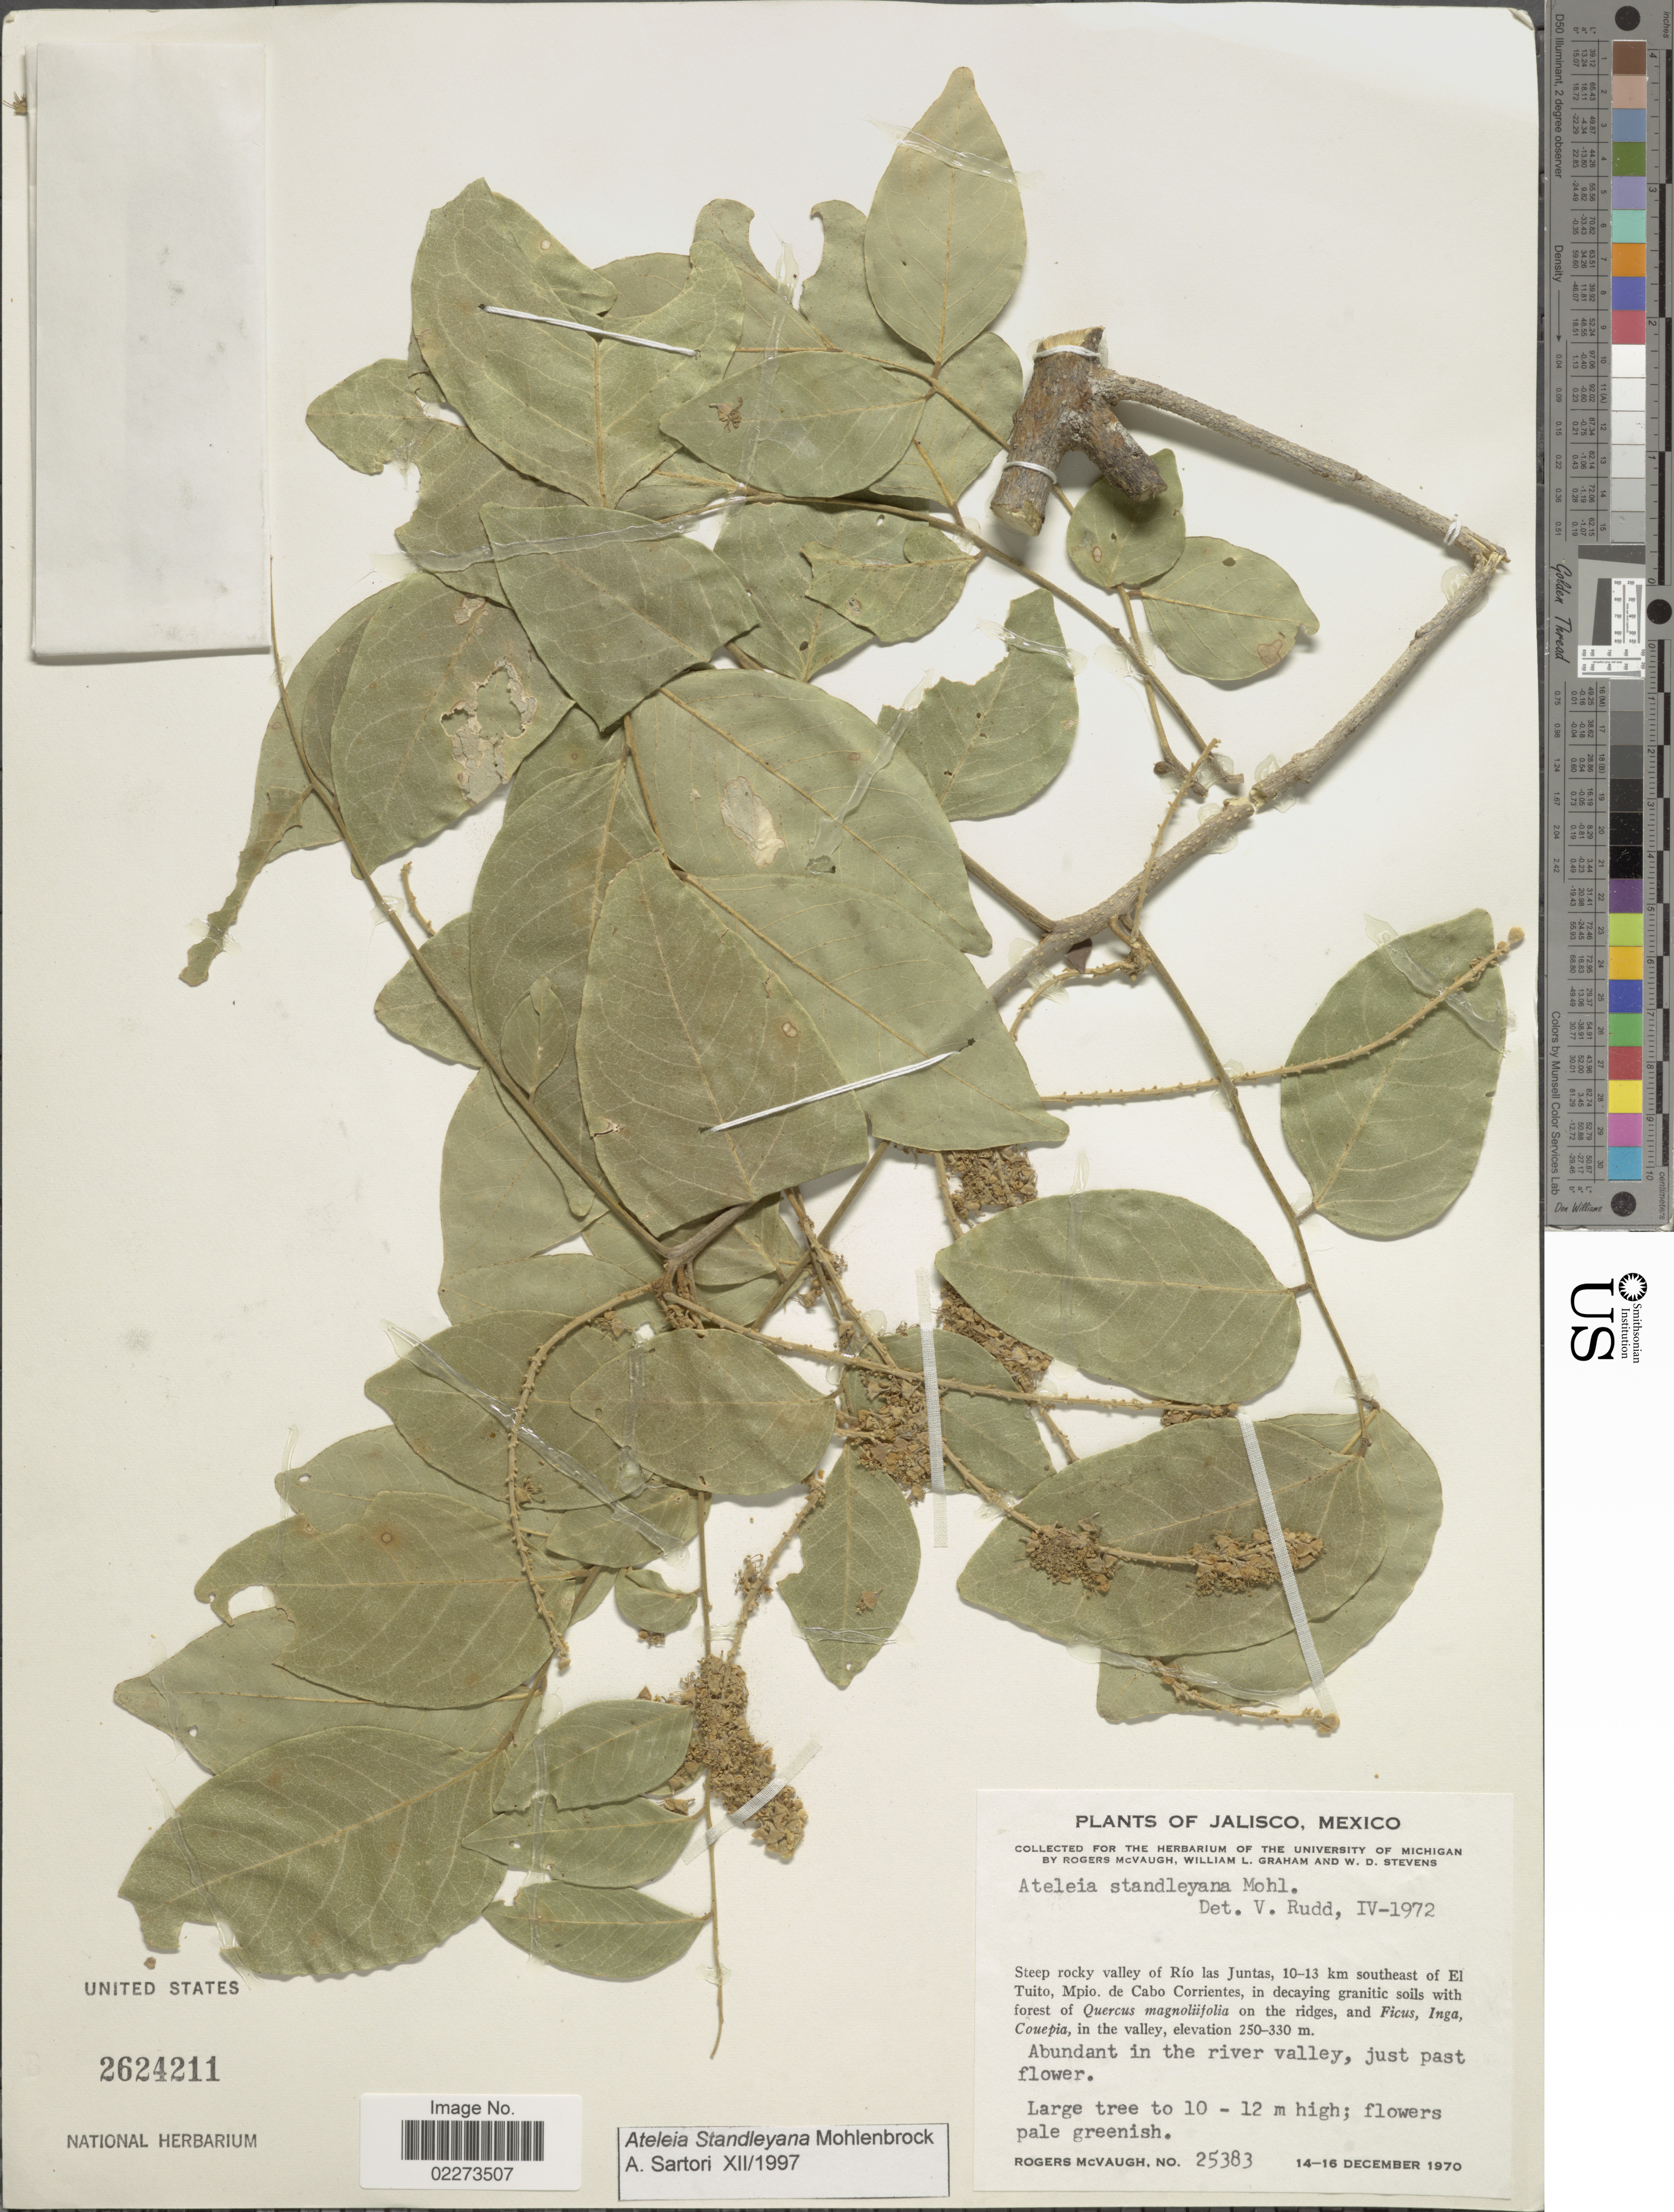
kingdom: Plantae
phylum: Tracheophyta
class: Magnoliopsida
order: Fabales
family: Fabaceae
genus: Ateleia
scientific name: Ateleia standleyana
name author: Mohlenbr.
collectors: R. McVaugh, W. Graham & W. D. Stevens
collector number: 25383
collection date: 1970-12-14/1970-12-16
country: Mexico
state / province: Jalisco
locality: Steep rocky valley of Rio las Juntas, 10-13 km southeast of El Tuito, Mpio. de Cabo Corientes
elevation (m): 250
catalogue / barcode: US 2624211